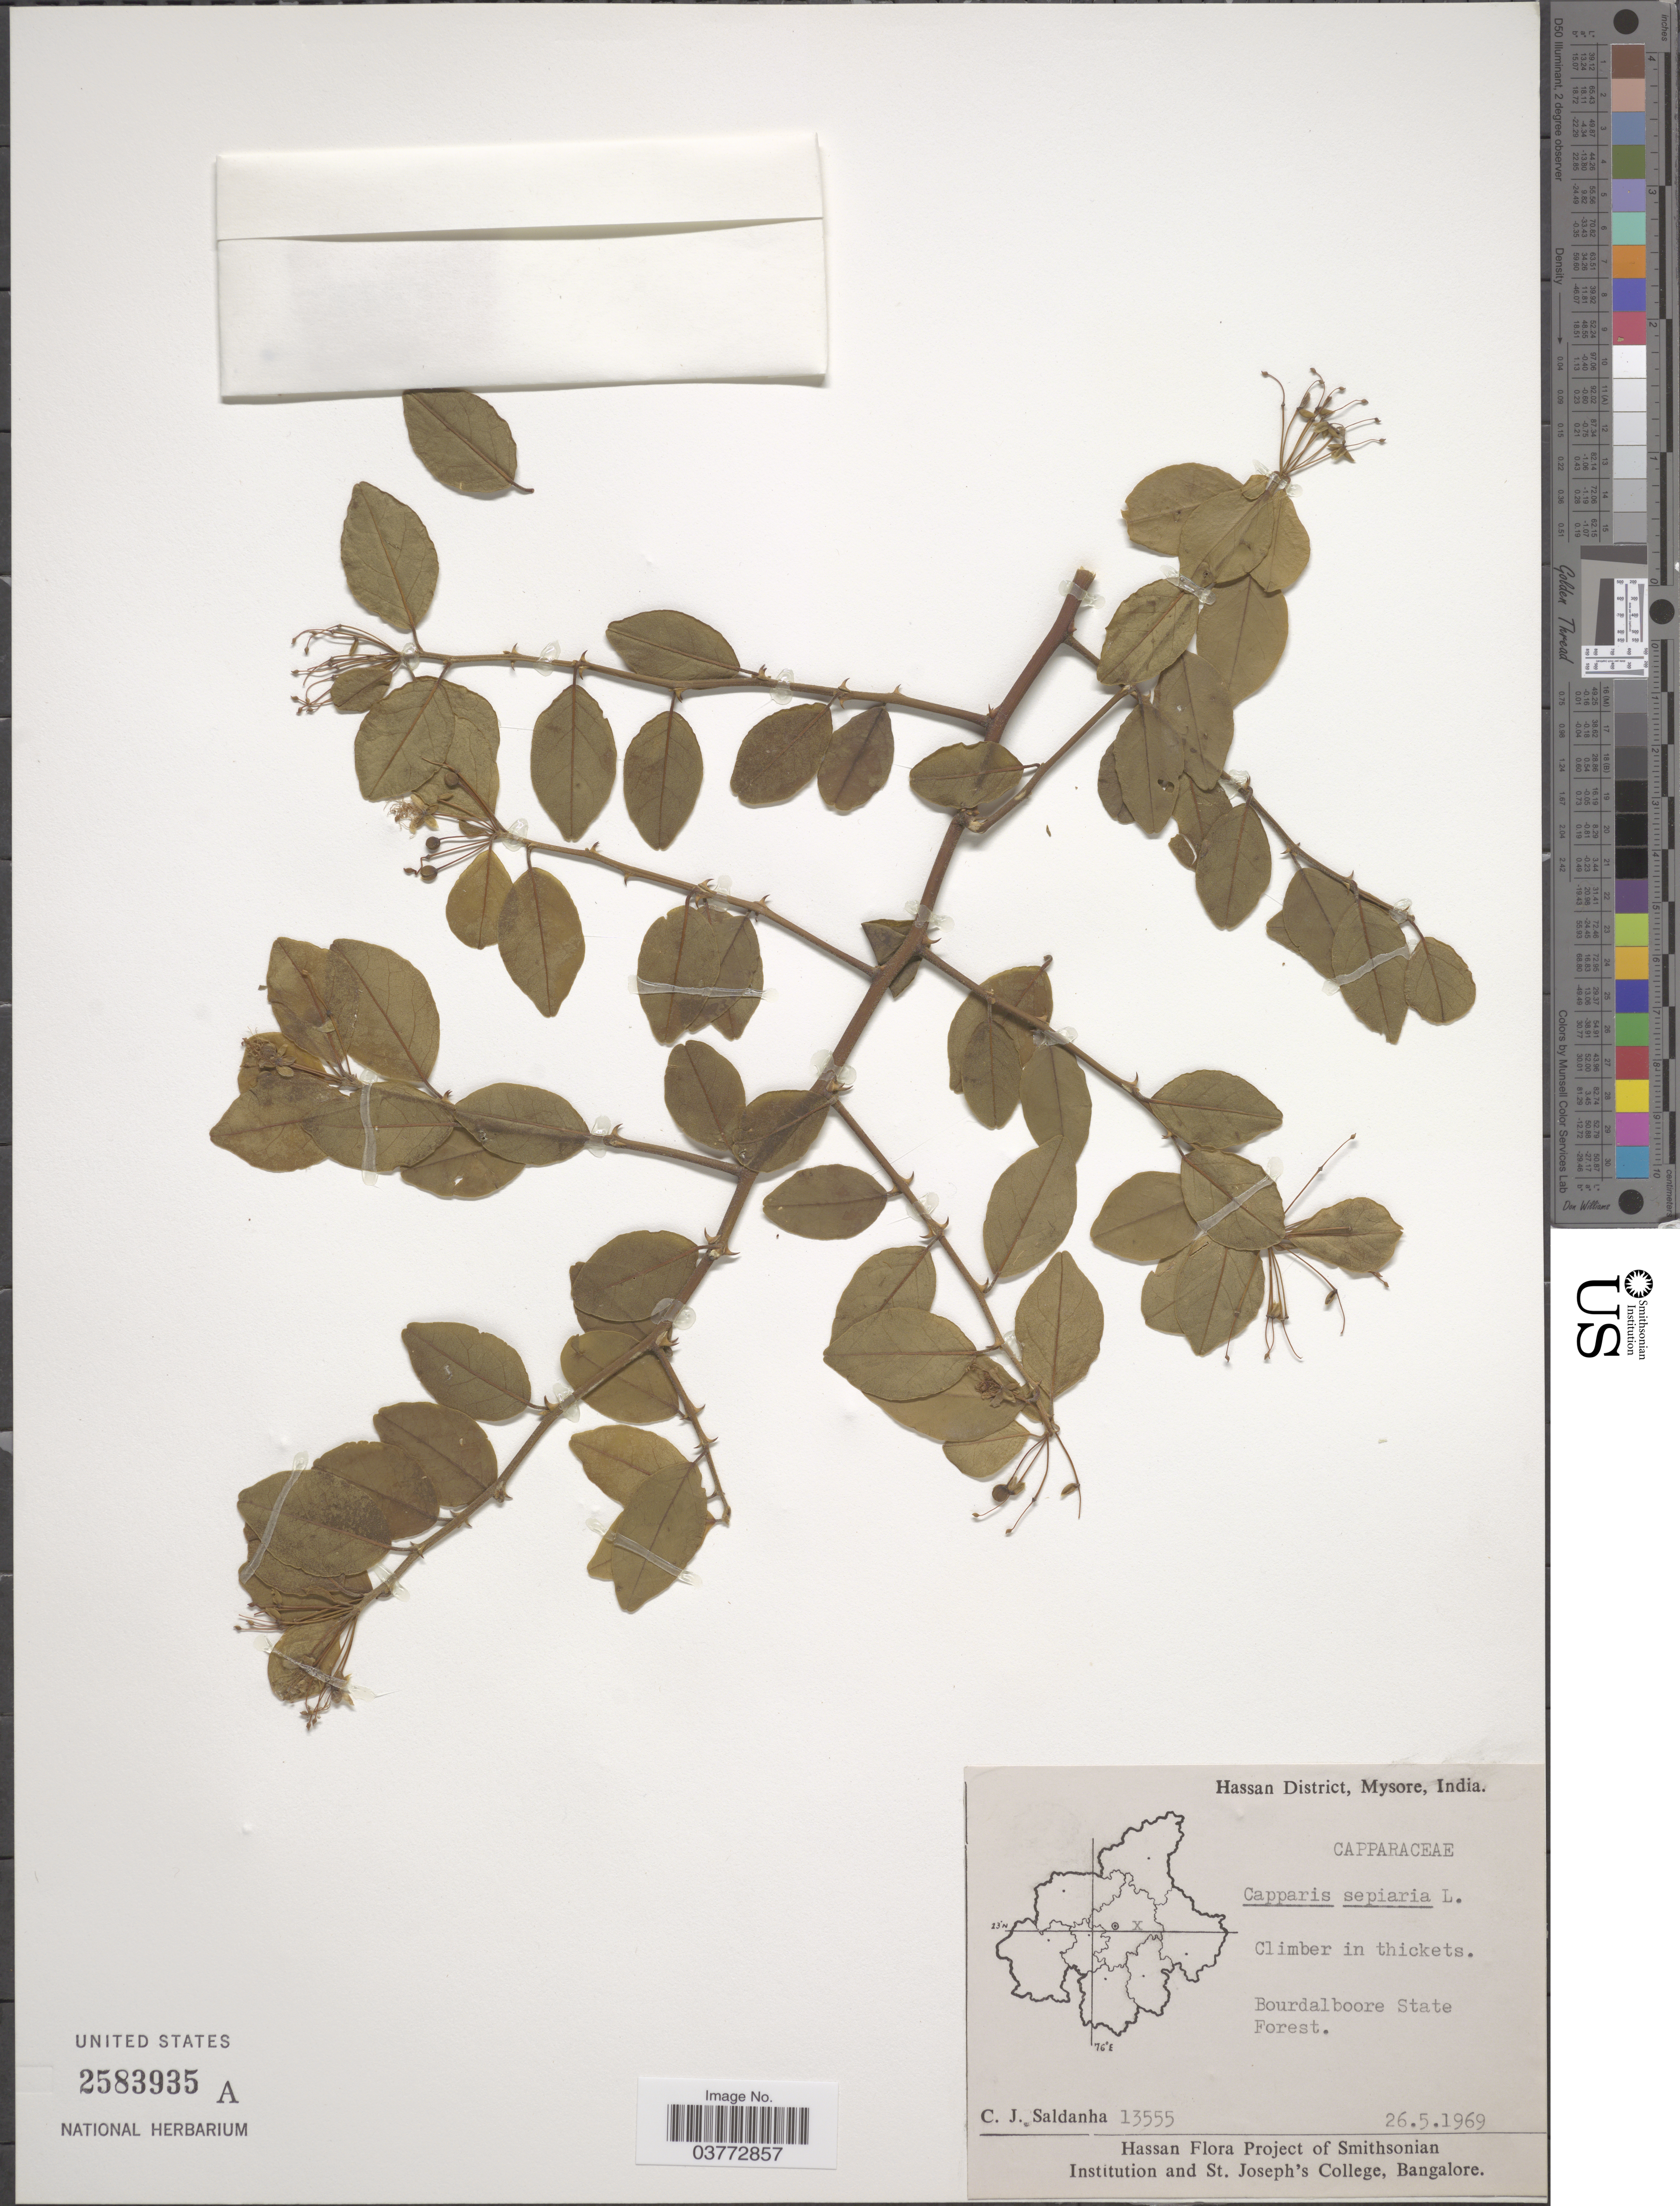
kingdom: Plantae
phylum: Tracheophyta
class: Magnoliopsida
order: Brassicales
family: Capparaceae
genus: Capparis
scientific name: Capparis sepiaria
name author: L.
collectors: C. J. Saldanha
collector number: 13555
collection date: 1969-05-26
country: India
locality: Hassan District, Mysore. Bourdalboore State Forest.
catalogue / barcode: US 2583935A